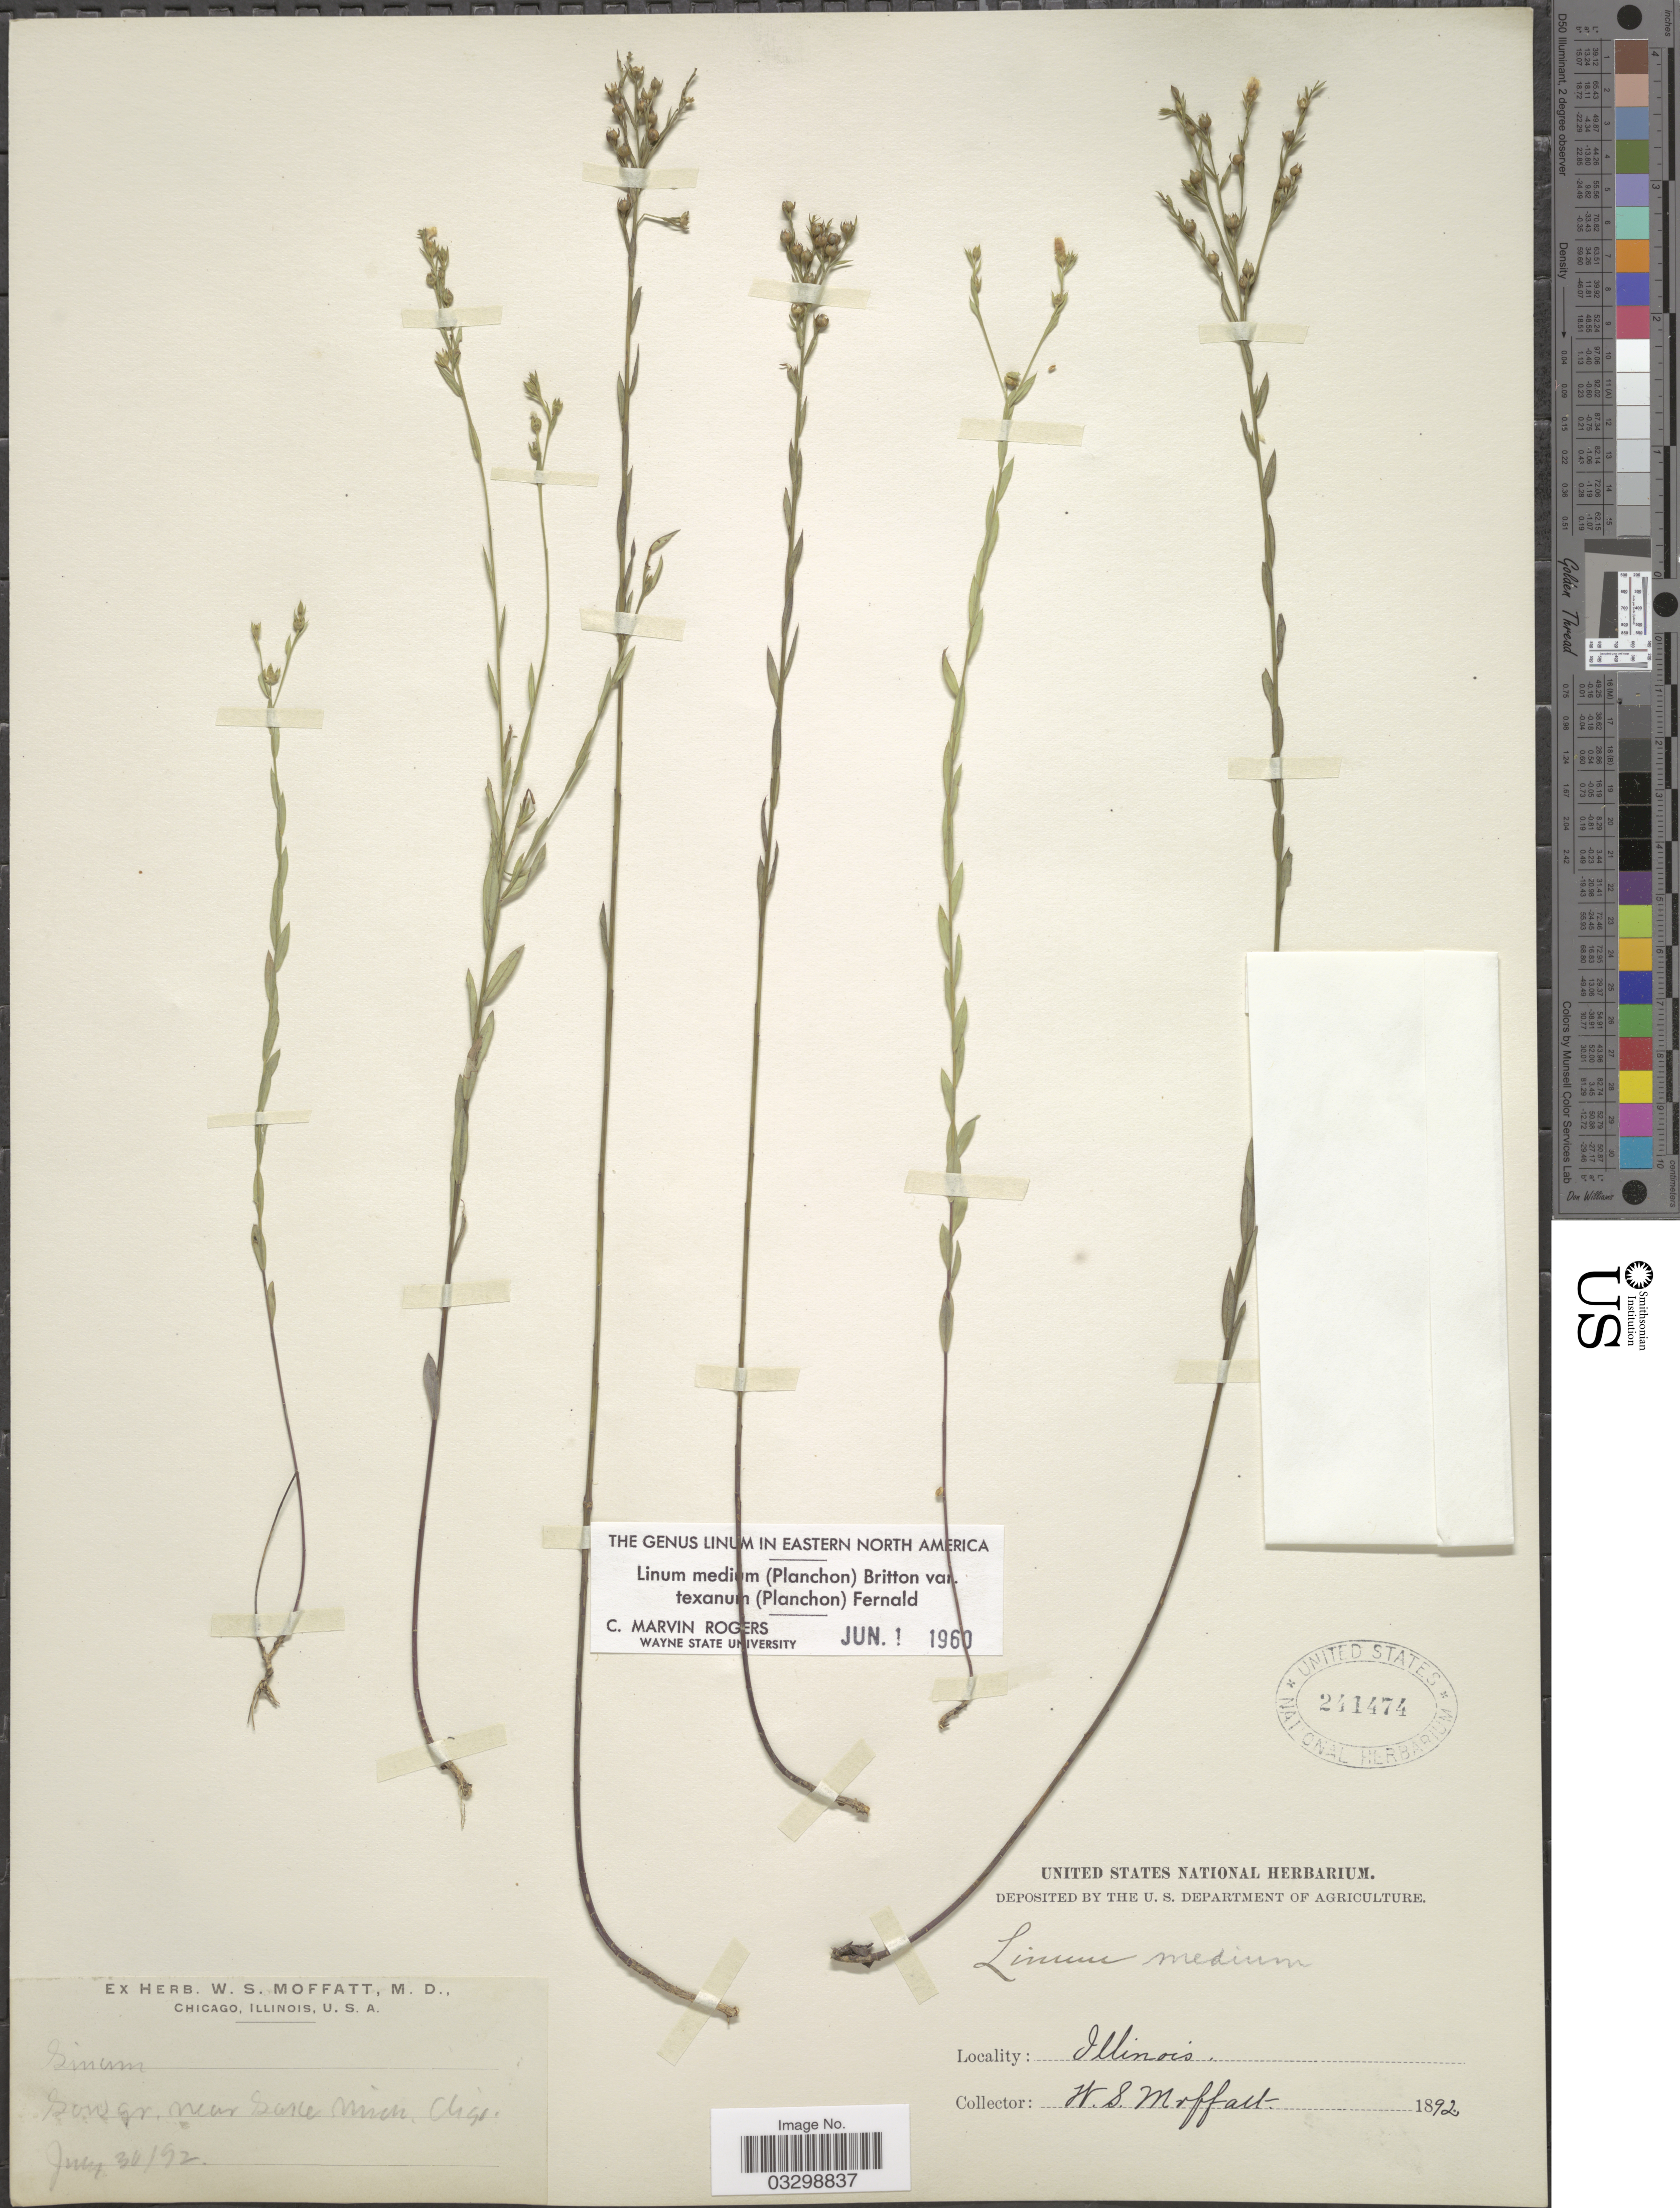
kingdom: Plantae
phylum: Tracheophyta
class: Magnoliopsida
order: Malpighiales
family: Linaceae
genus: Linum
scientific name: Linum medium var. texanum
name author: (Planch.) Fernald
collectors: W. Moffatt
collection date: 1892-07-30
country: United States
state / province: Illinois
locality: Low gr. near Lake Mich.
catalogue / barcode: US 241474